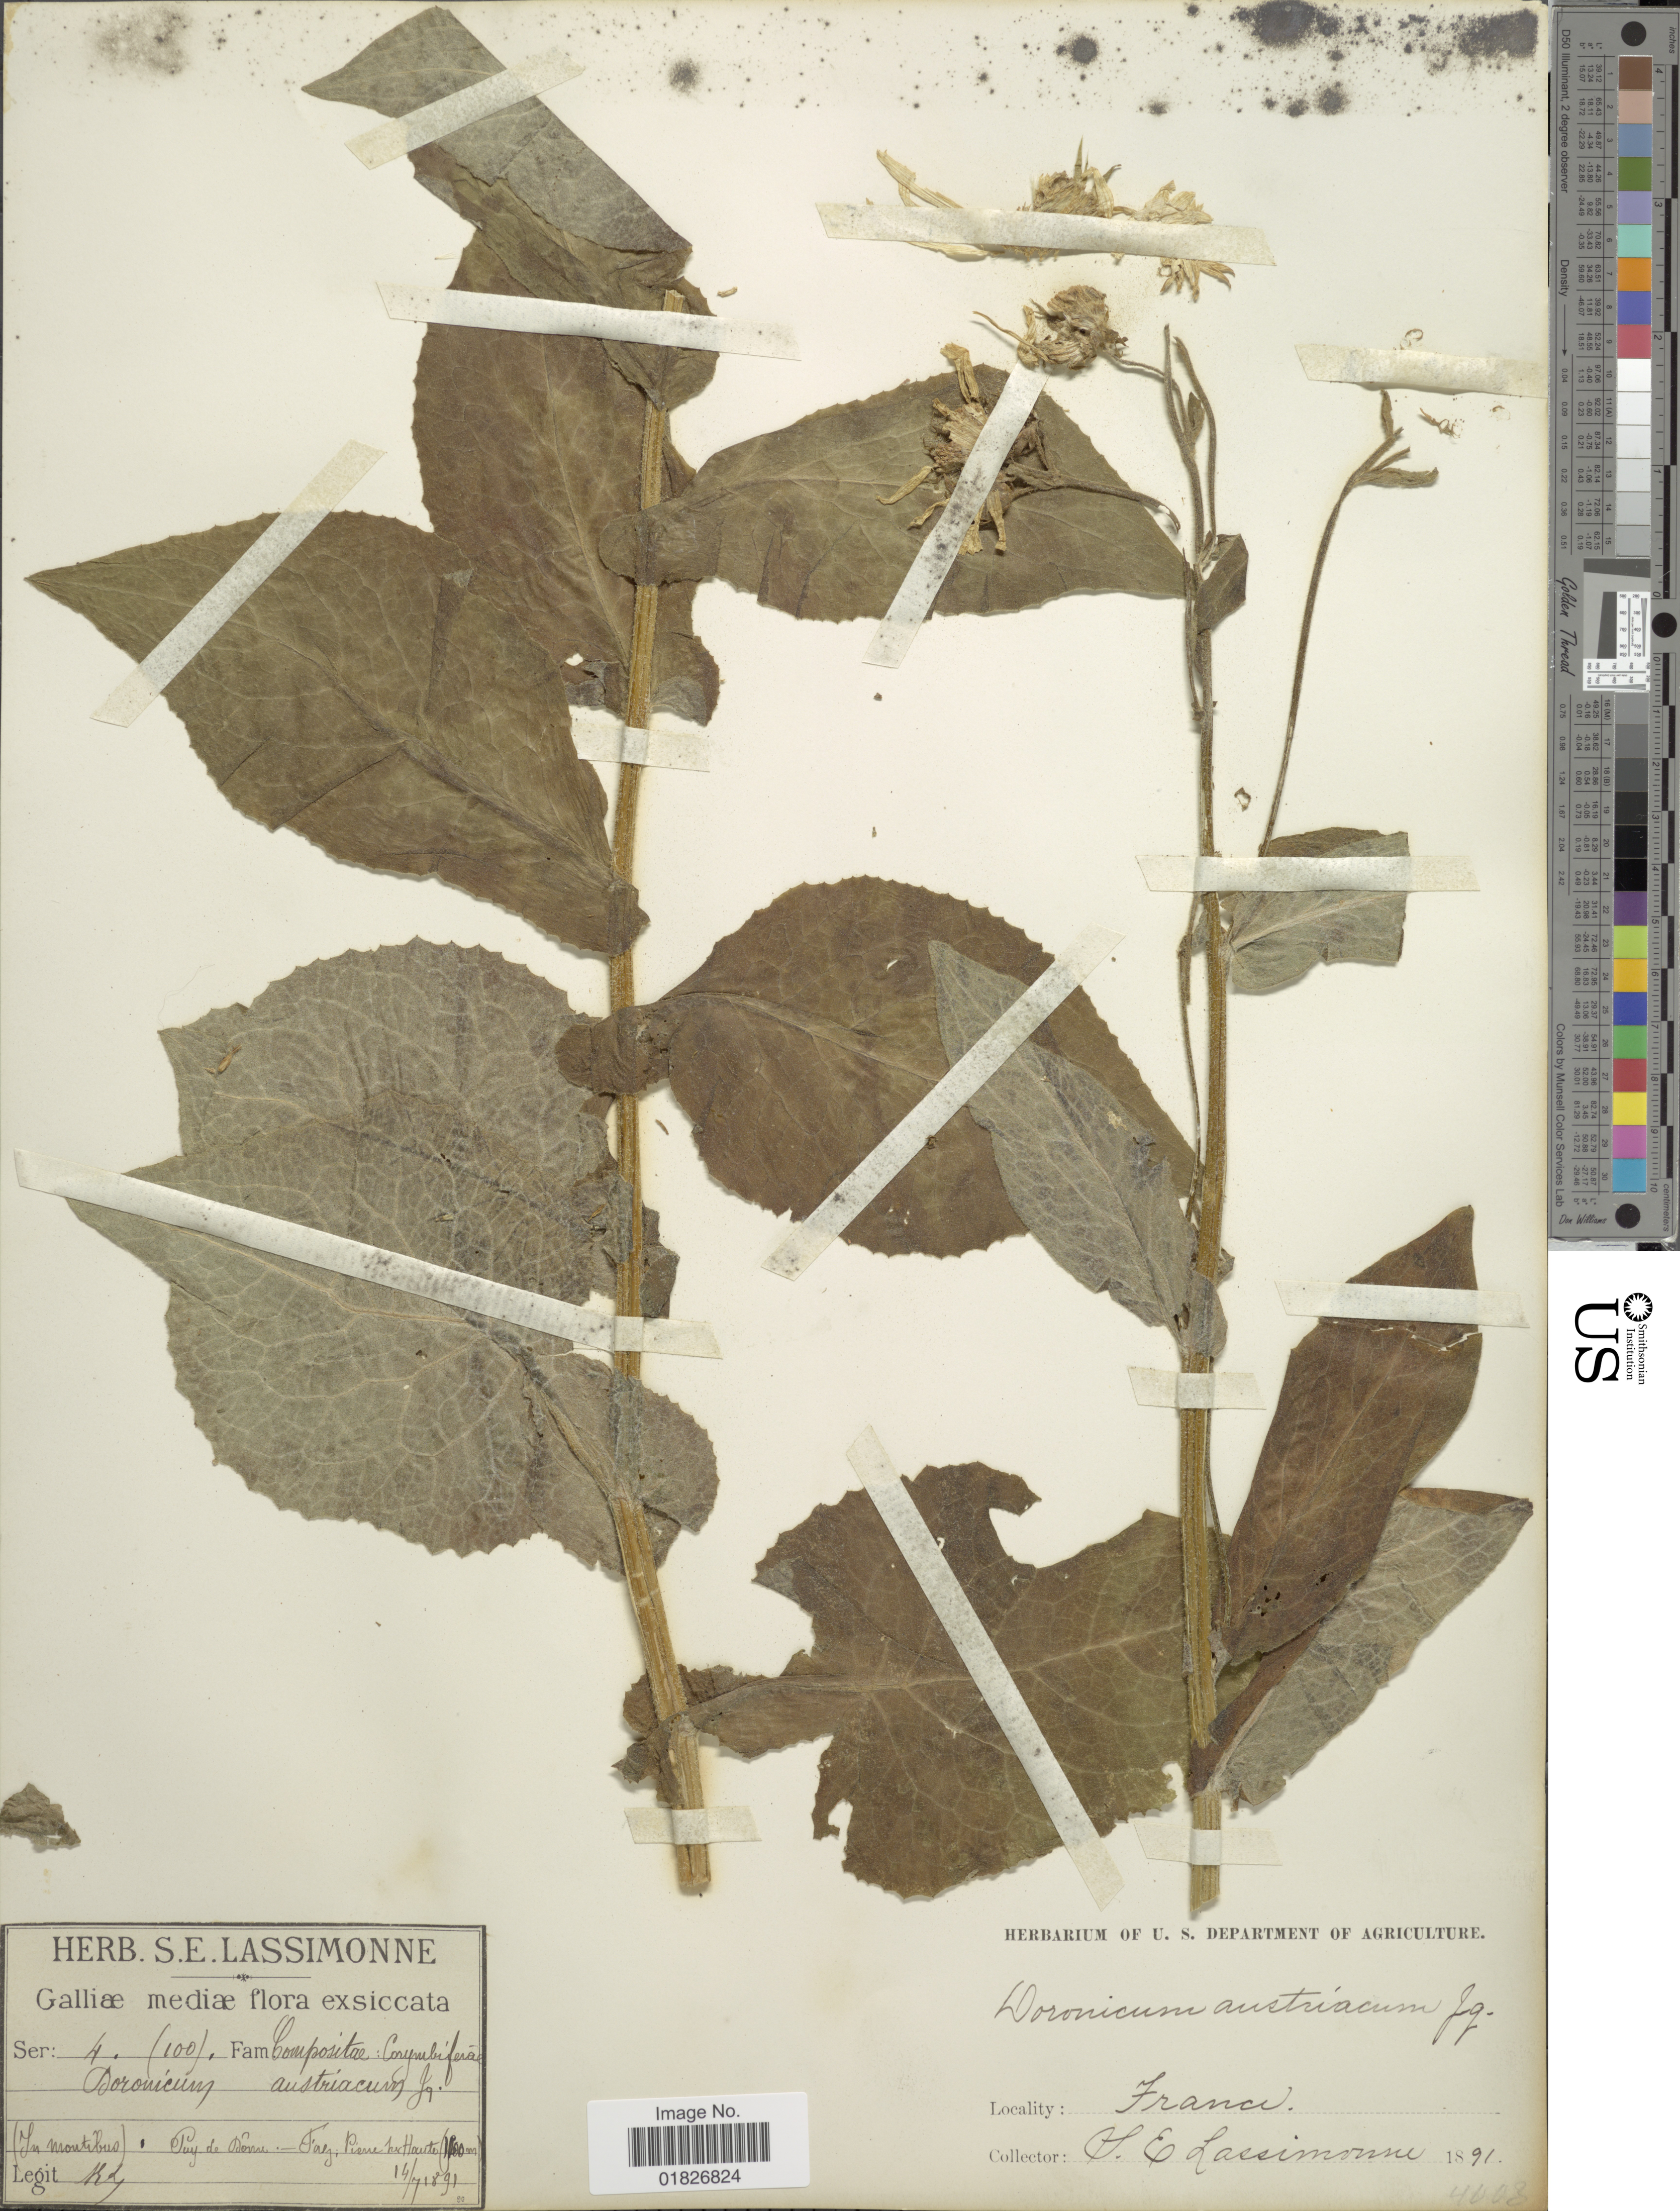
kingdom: Plantae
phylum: Tracheophyta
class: Magnoliopsida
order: Asterales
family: Asteraceae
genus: Doronicum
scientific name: Doronicum austriacum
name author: Jacq.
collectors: S. Lassimonne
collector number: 4/100?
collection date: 1891-07-14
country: France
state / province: Auvergne-Rhône-Alpes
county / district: Puy-de-Dôme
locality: Galliæ [France]. Puy-de-Dôme - Forez: Pierre sur Haute.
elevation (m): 1100